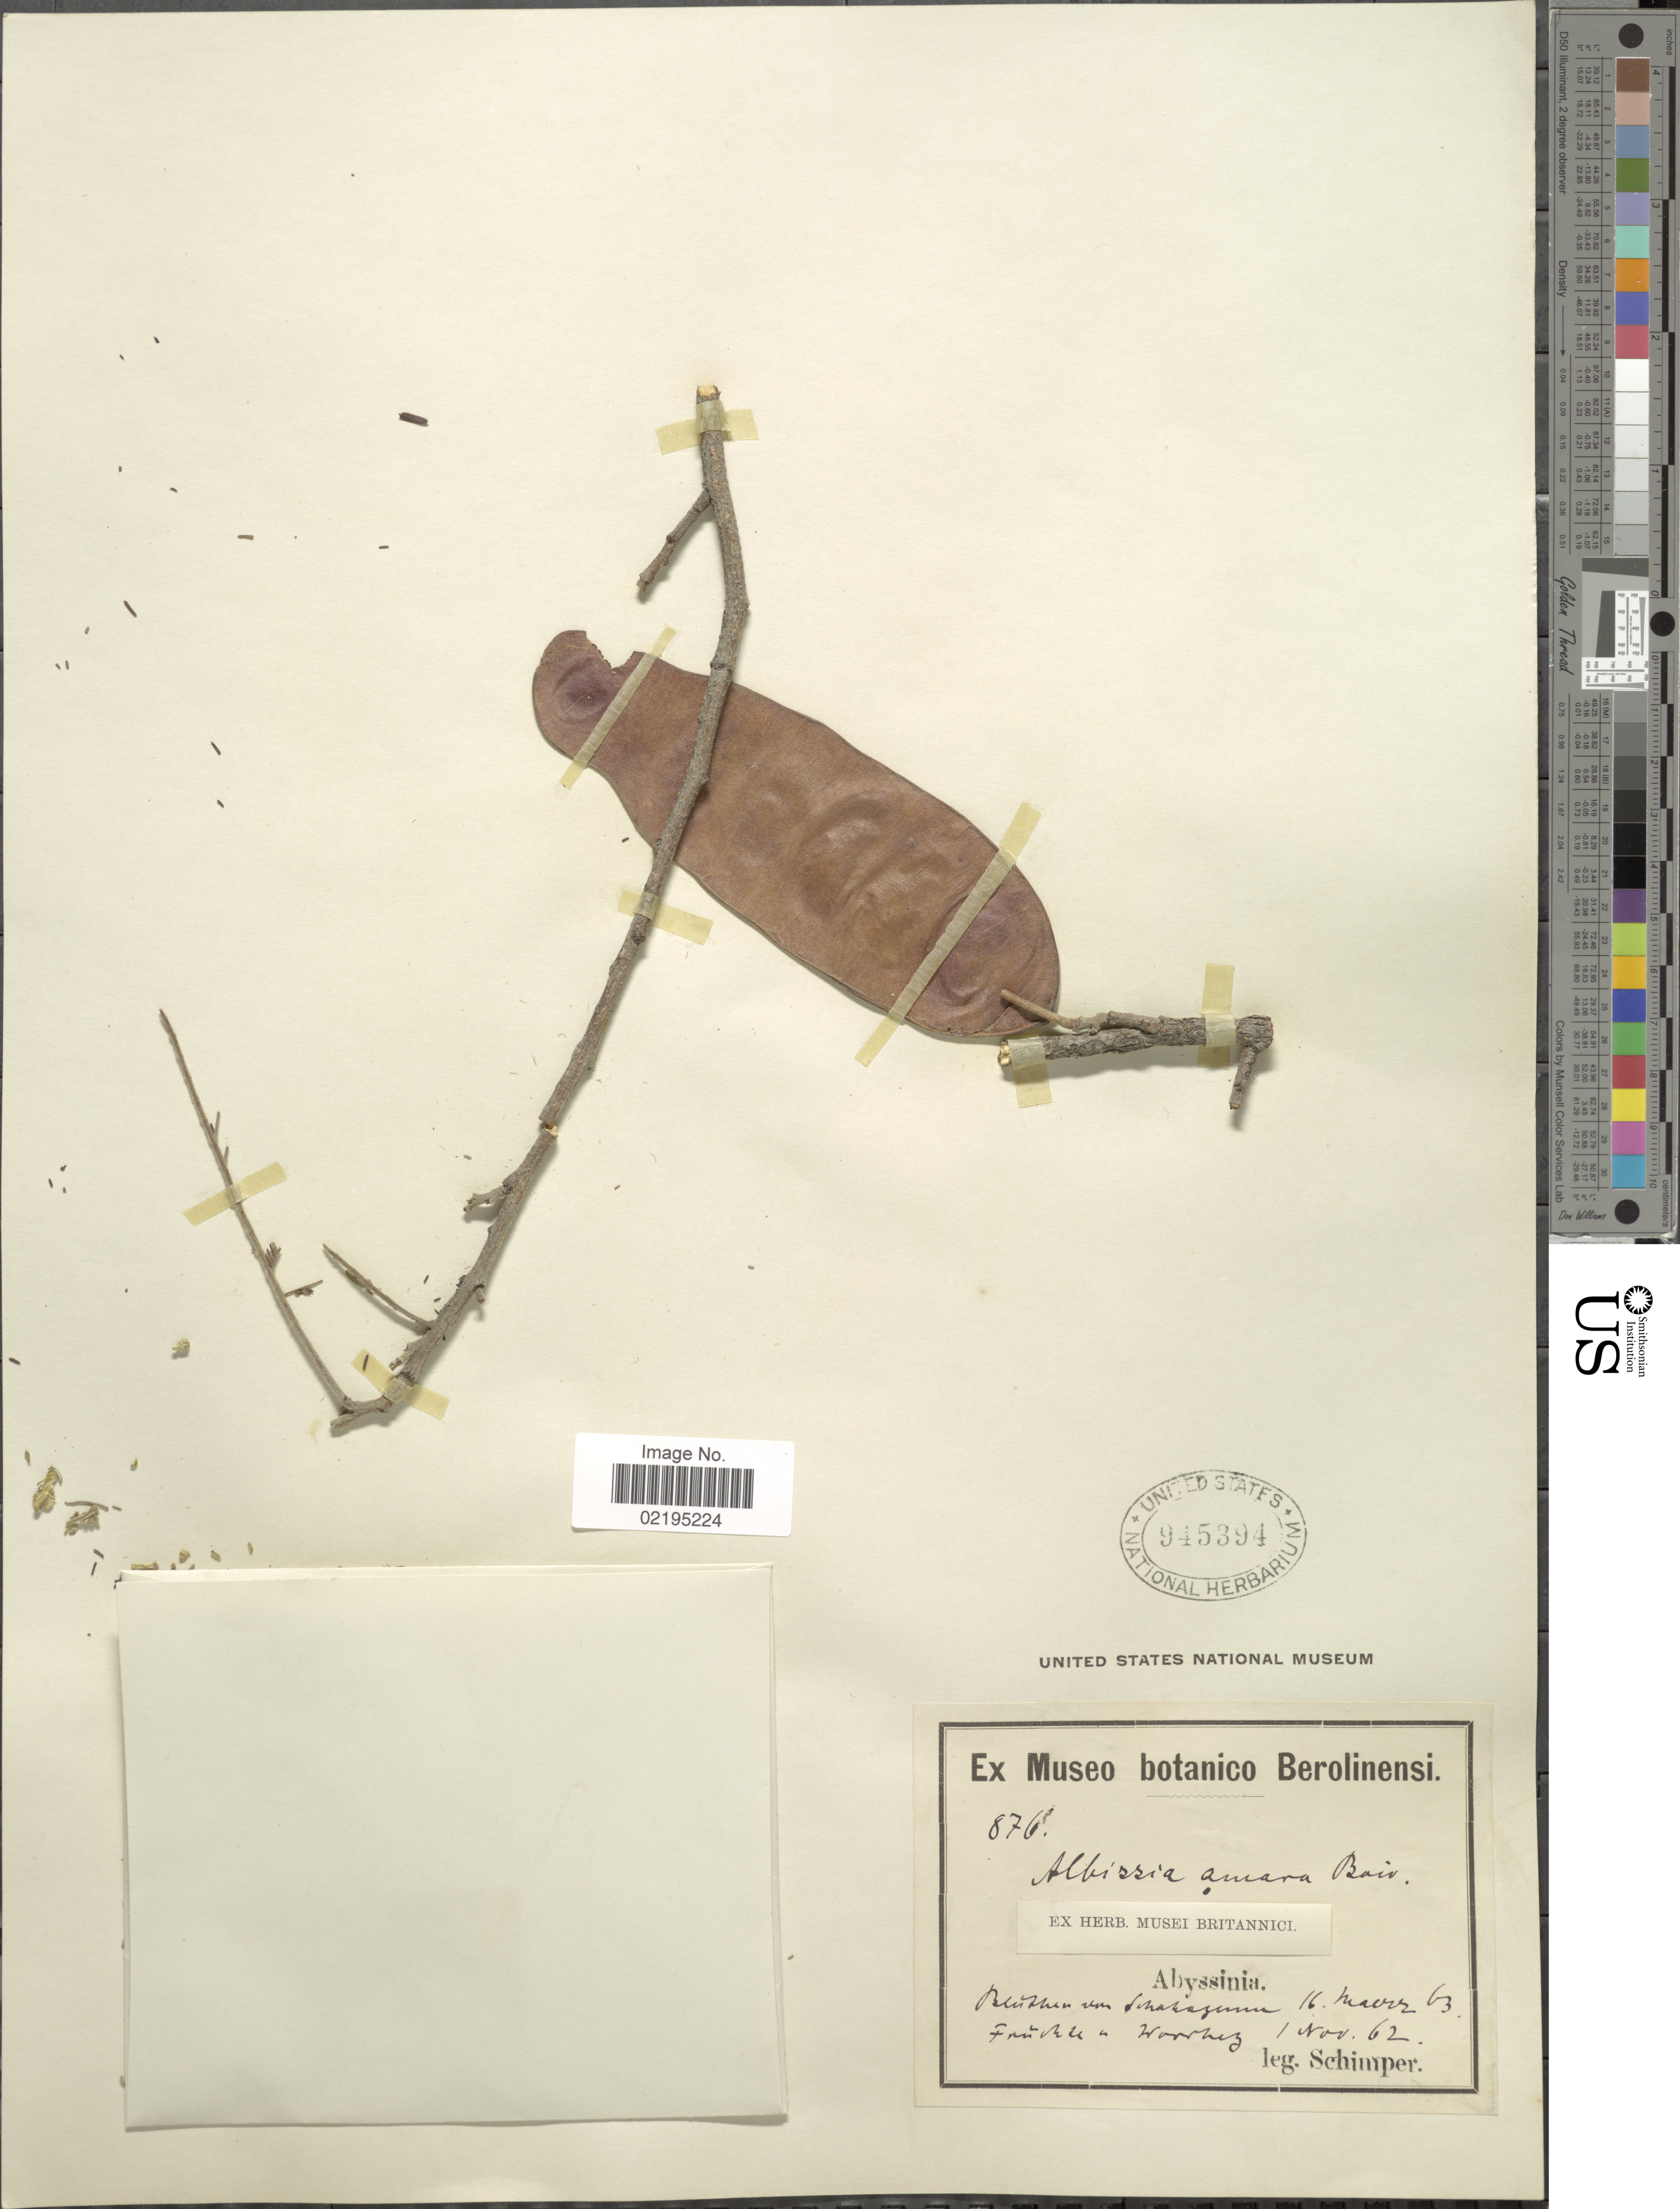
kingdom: Plantae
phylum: Tracheophyta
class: Magnoliopsida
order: Fabales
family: Fabaceae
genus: Albizia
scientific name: Albizia amara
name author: (Roxb.) Boivin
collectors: -. Schimper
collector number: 876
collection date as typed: Transcribed d/m/y: 1/11/62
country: Eritrea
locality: Abyssinia, [illegible text]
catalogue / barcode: US 945394